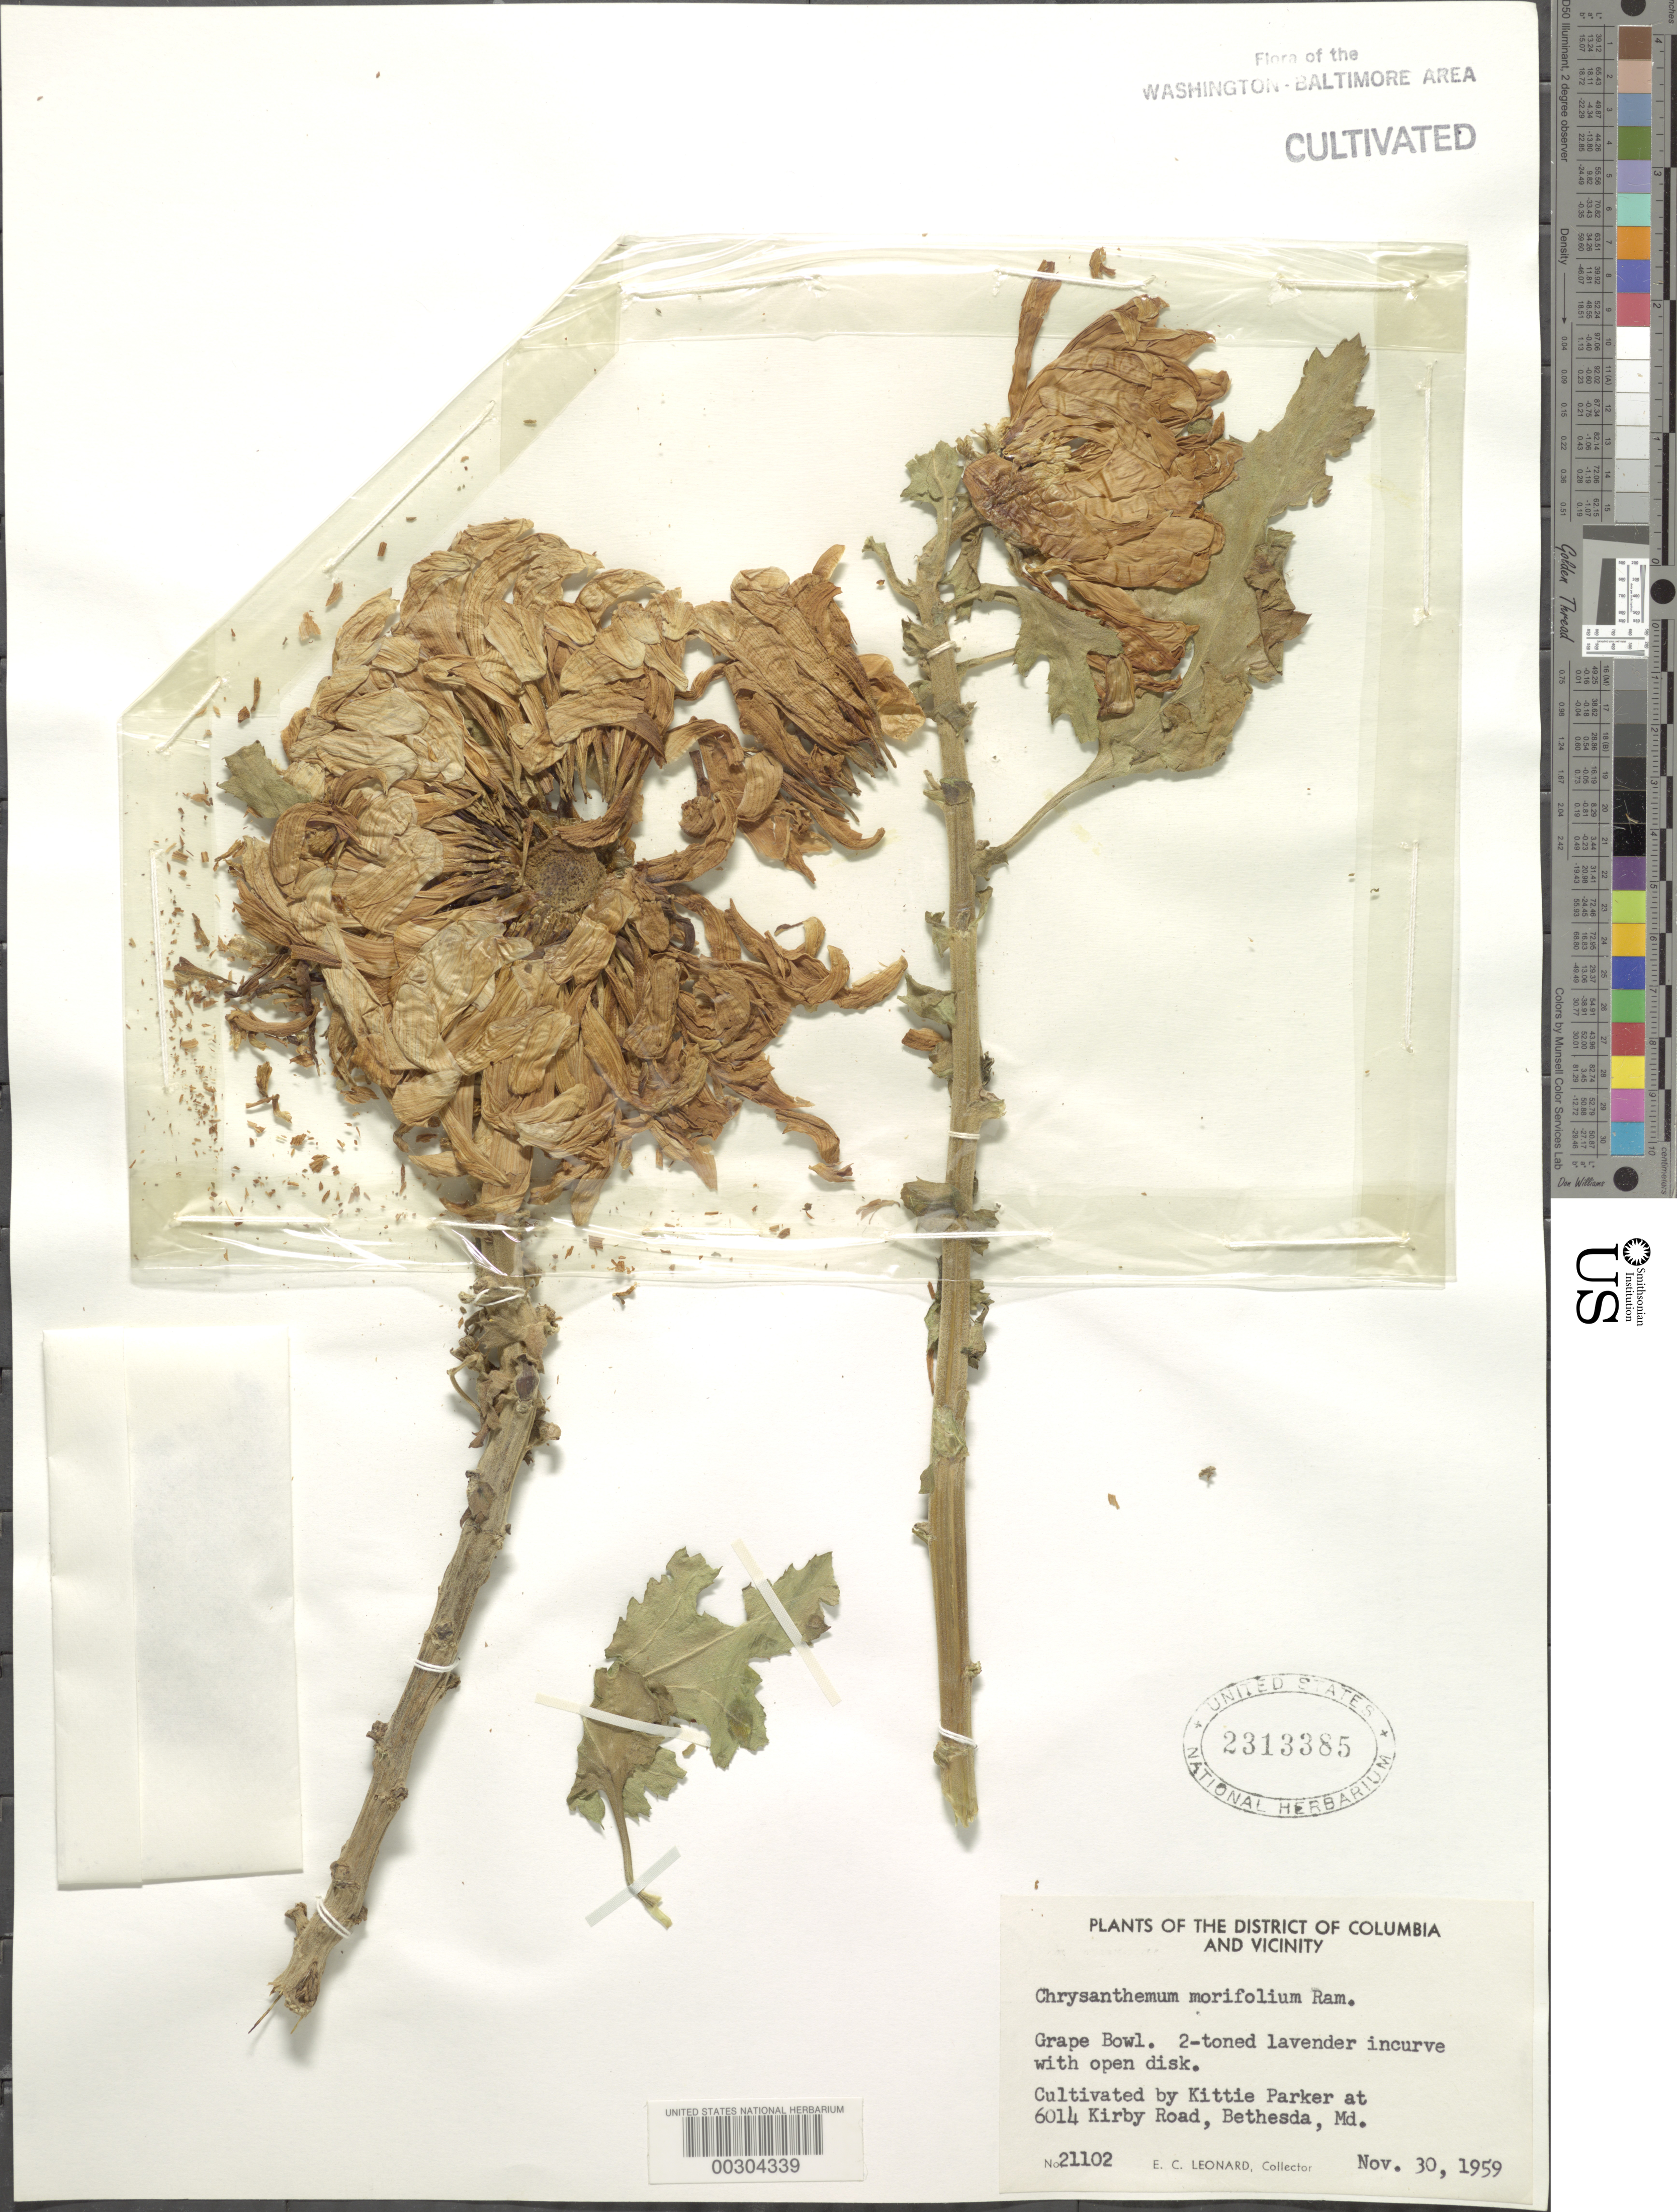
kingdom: Plantae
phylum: Tracheophyta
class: Magnoliopsida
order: Asterales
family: Asteraceae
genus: Chrysanthemum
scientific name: Chrysanthemum morifolium 'Grape Bowl'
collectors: E. C. Leonard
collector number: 21102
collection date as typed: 30 Nov 1959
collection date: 1959-11-30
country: United States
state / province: Maryland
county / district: Montgomery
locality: Bethesda, 6014 Kirby Rd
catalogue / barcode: US 2313385